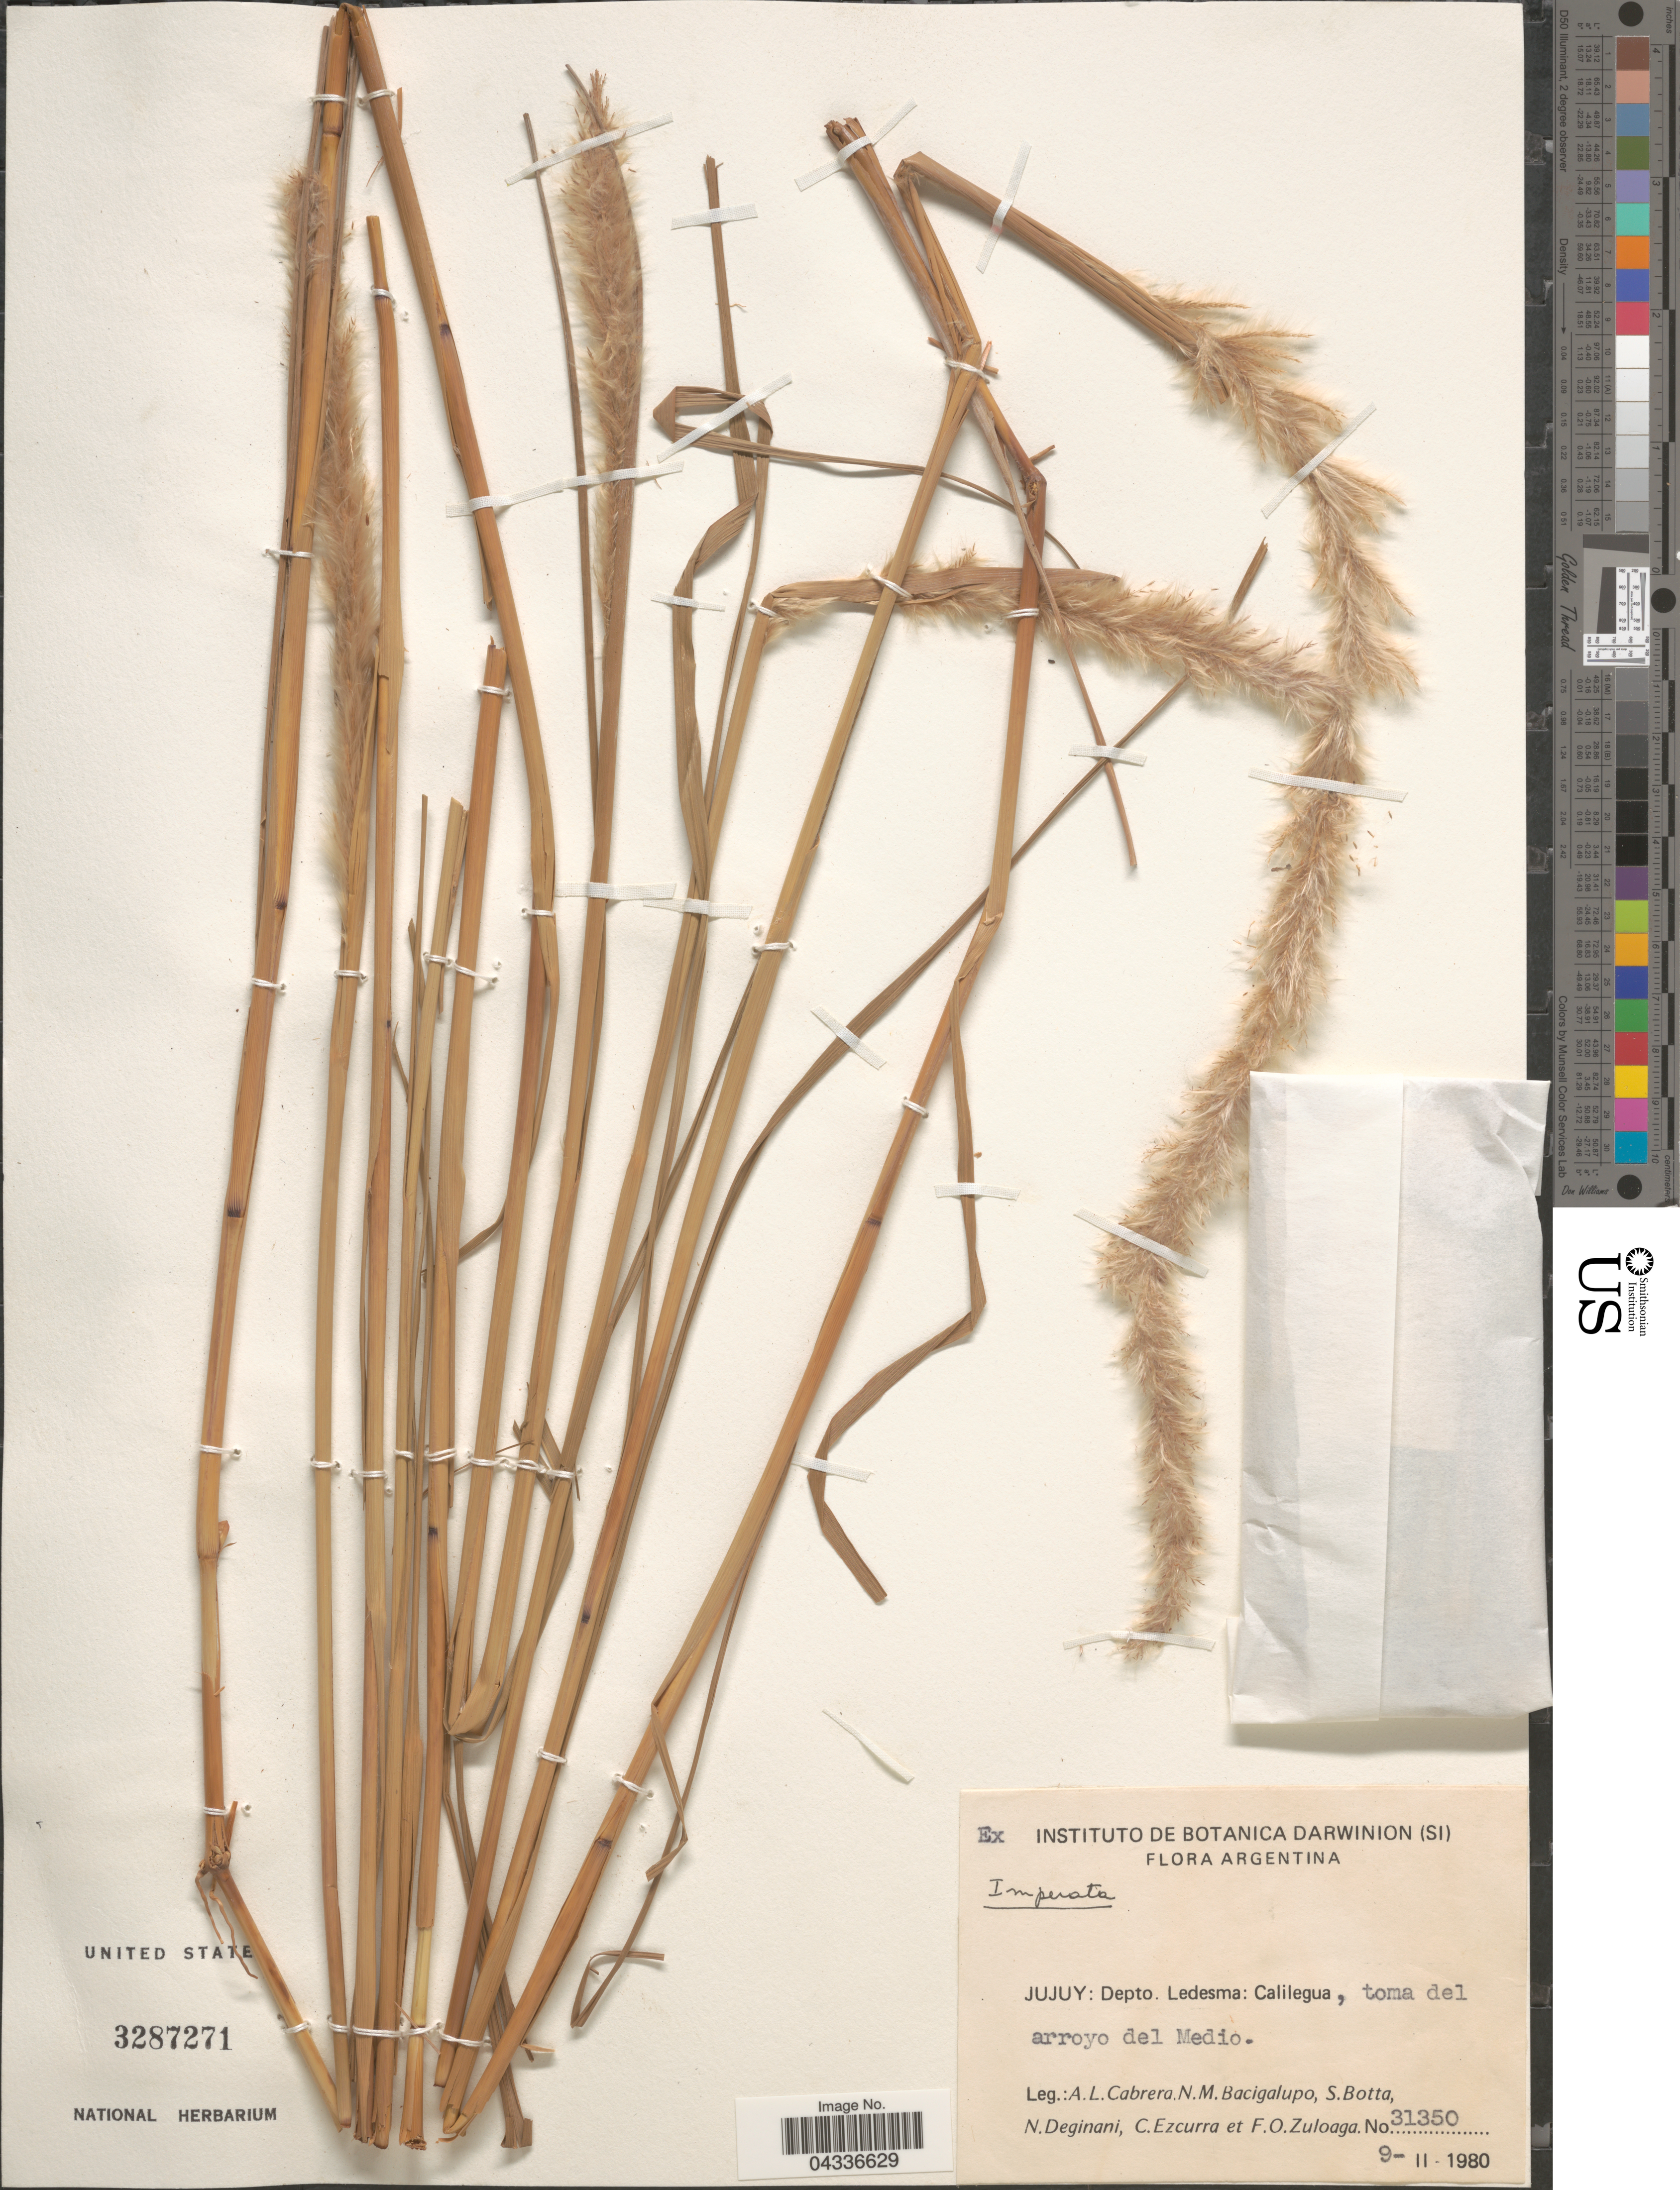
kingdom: Plantae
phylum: Tracheophyta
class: Liliopsida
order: Poales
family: Poaceae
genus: Imperata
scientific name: Imperata sp.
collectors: A. L. Cabrera, N. M. Bacigalupo, S. Botta, N. Deginani & et al.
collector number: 31350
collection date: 1980-02-09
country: Argentina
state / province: Jujuy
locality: Depto. Ledesma: Calilegua, toma del arroyo del Medio.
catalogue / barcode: US 3287271